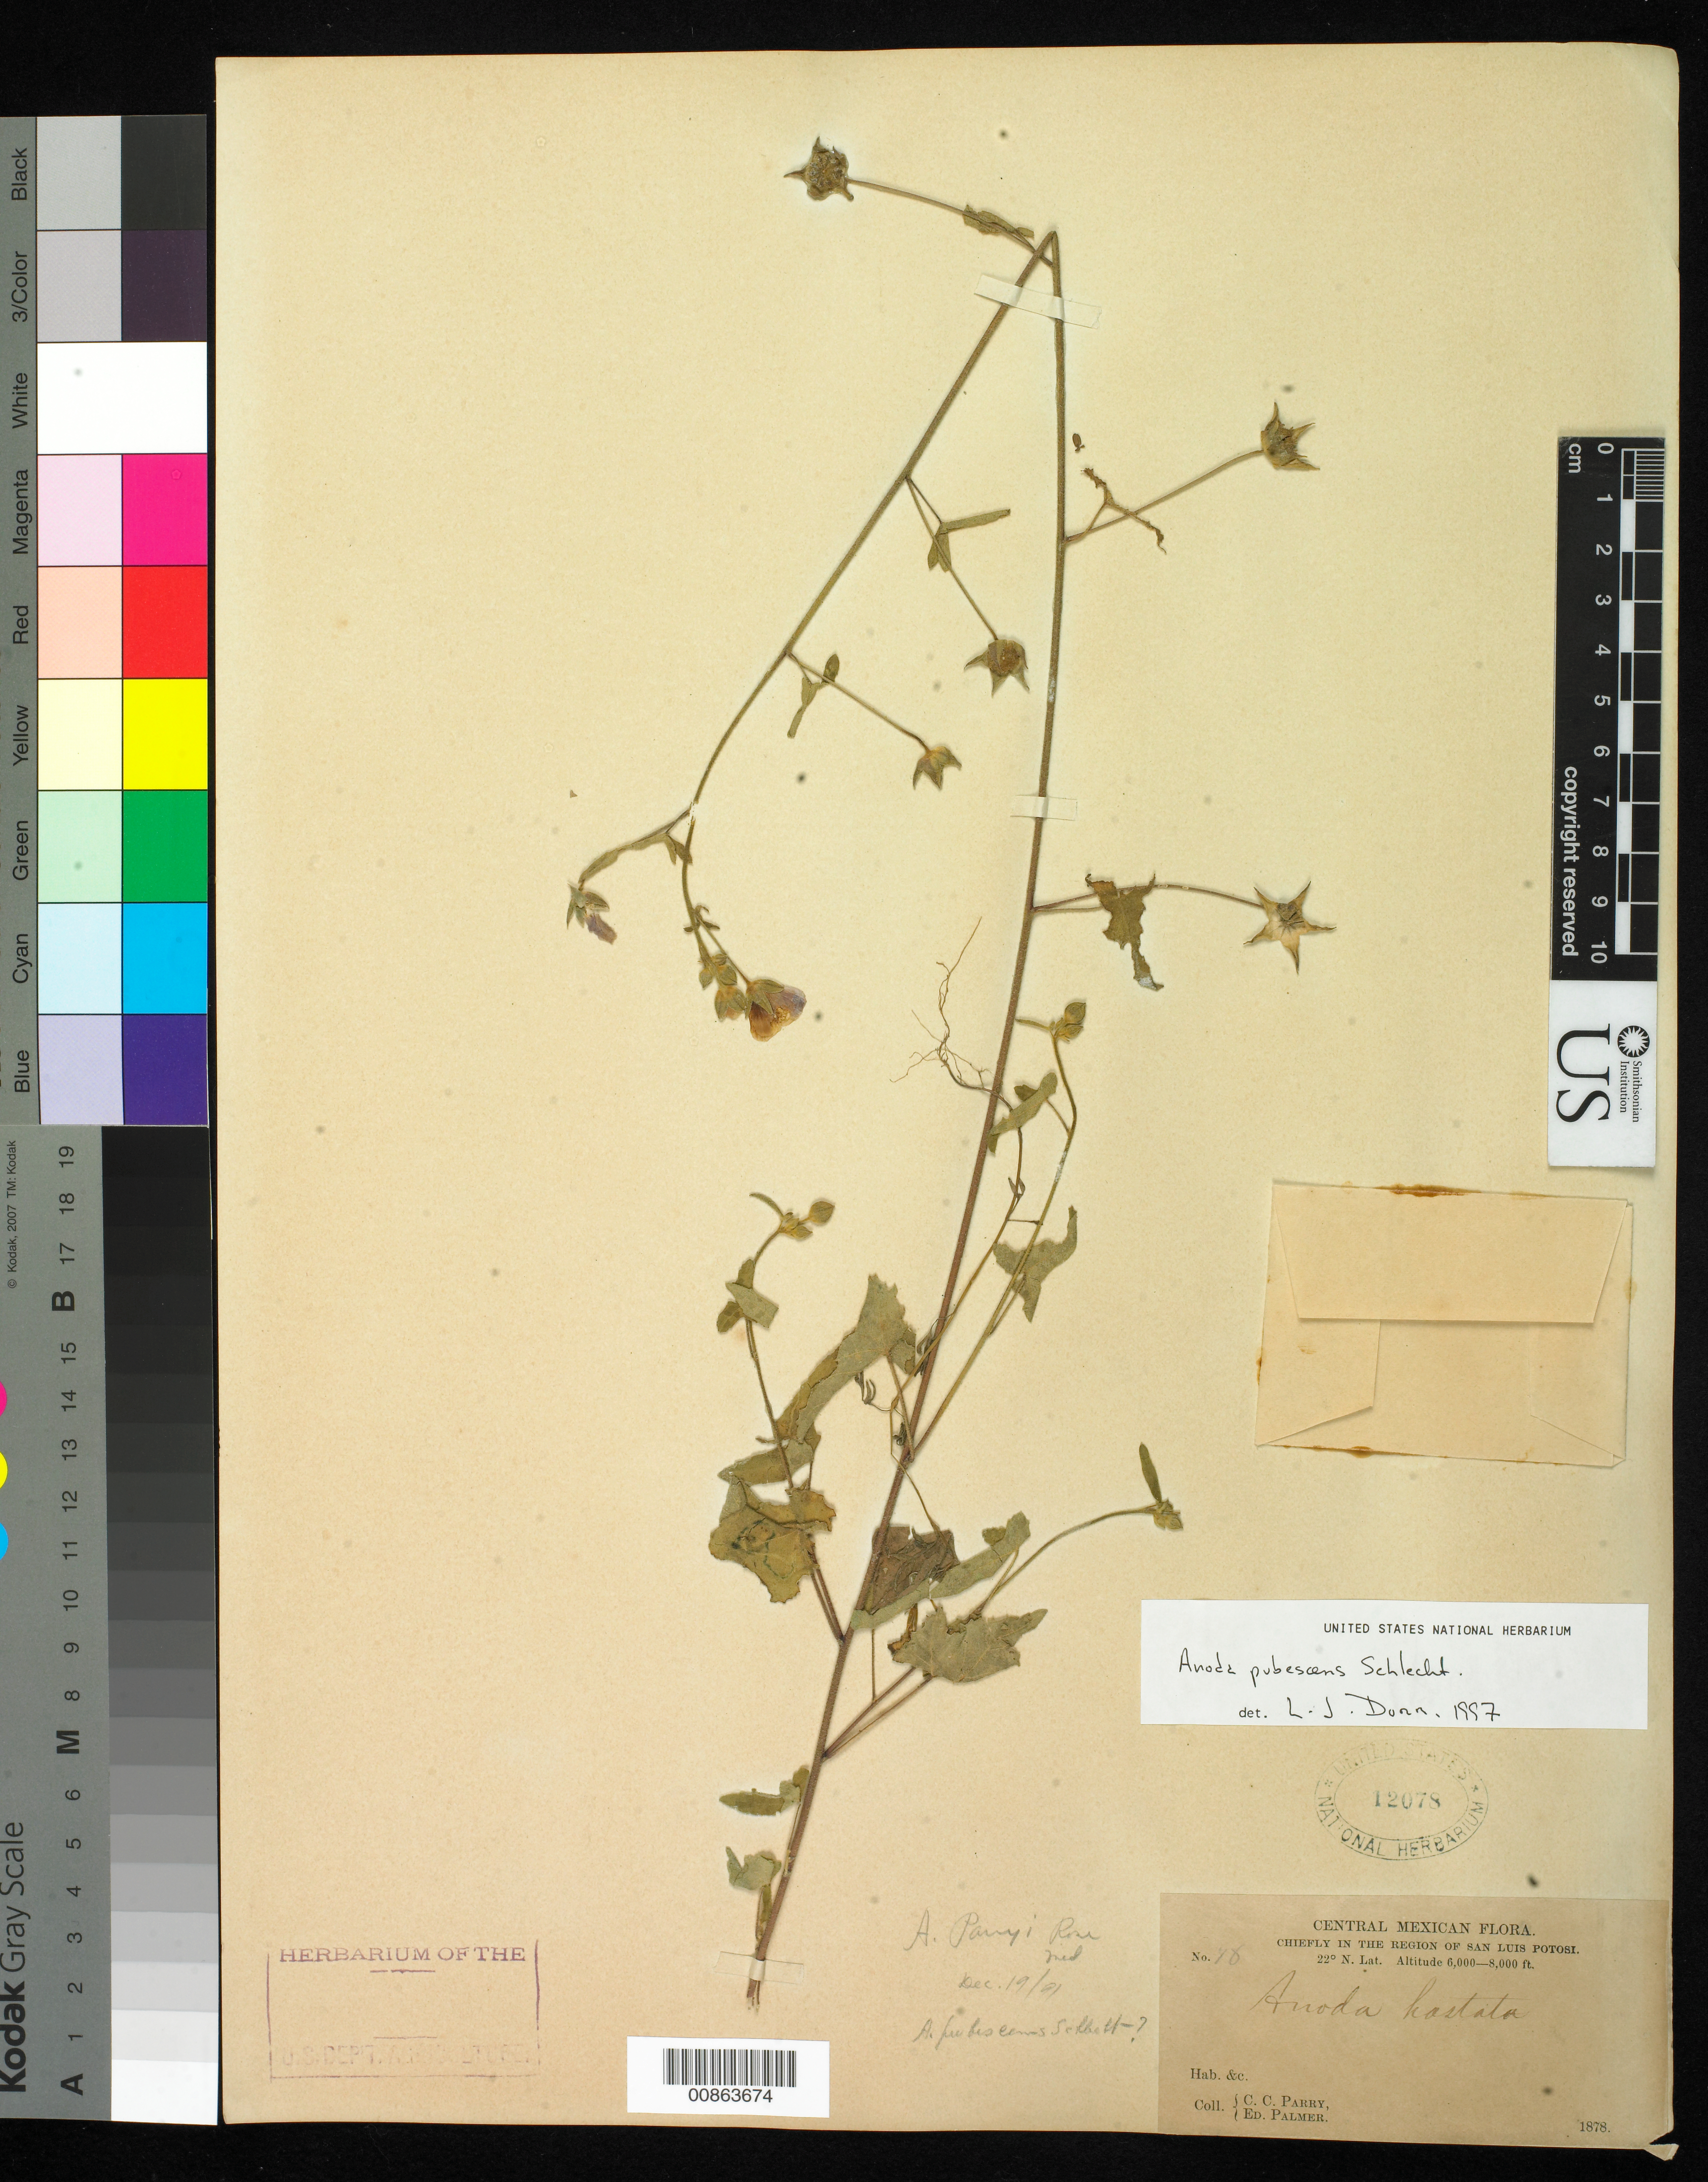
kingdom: Plantae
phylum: Tracheophyta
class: Magnoliopsida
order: Malvales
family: Malvaceae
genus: Anoda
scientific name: Anoda pubescens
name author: Schltdl.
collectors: C. C. Parry & E. Palmer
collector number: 78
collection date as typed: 1878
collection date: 1878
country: Mexico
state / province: San Luis Potosí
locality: Chiefly in the region of San Luis Potosí.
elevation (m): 1829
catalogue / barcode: US 12078